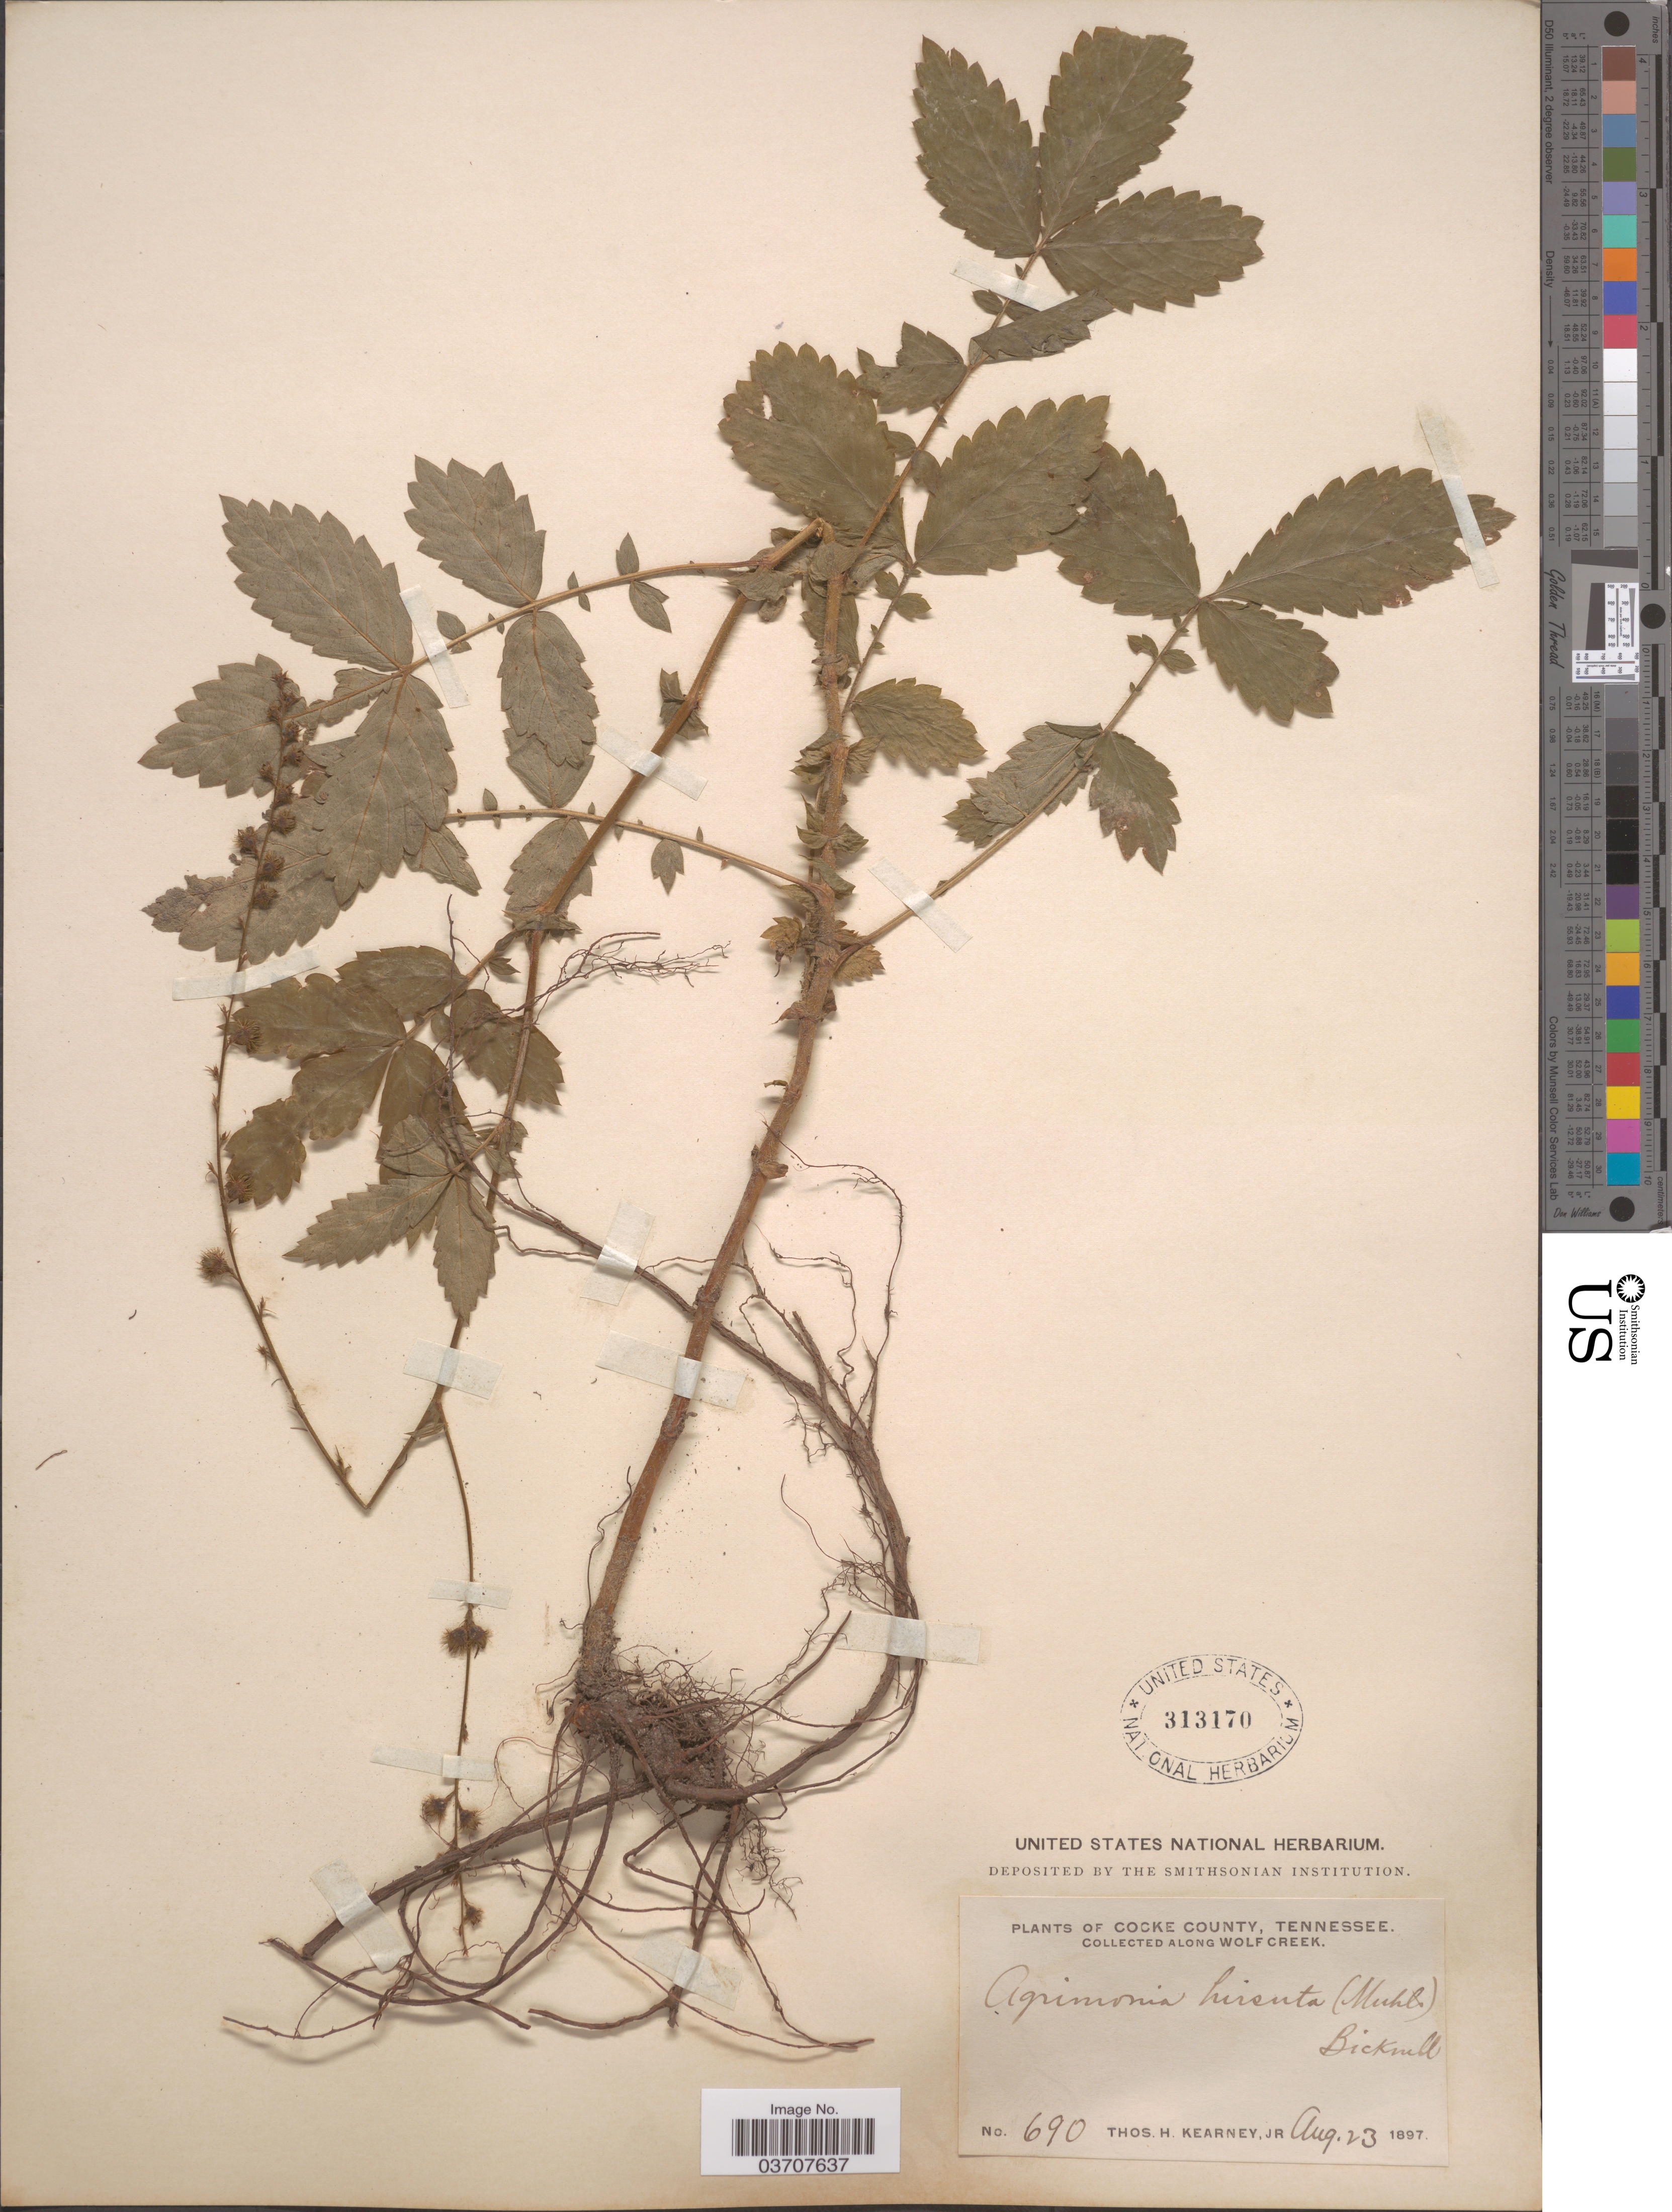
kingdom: Plantae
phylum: Tracheophyta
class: Magnoliopsida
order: Rosales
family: Rosaceae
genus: Agrimonia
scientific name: Agrimonia gryposepala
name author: Wallr.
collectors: T. H. Kearney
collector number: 690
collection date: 1897-08-23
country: United States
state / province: Tennessee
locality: Cocke County. Along Wolf Creek.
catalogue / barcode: US 313170